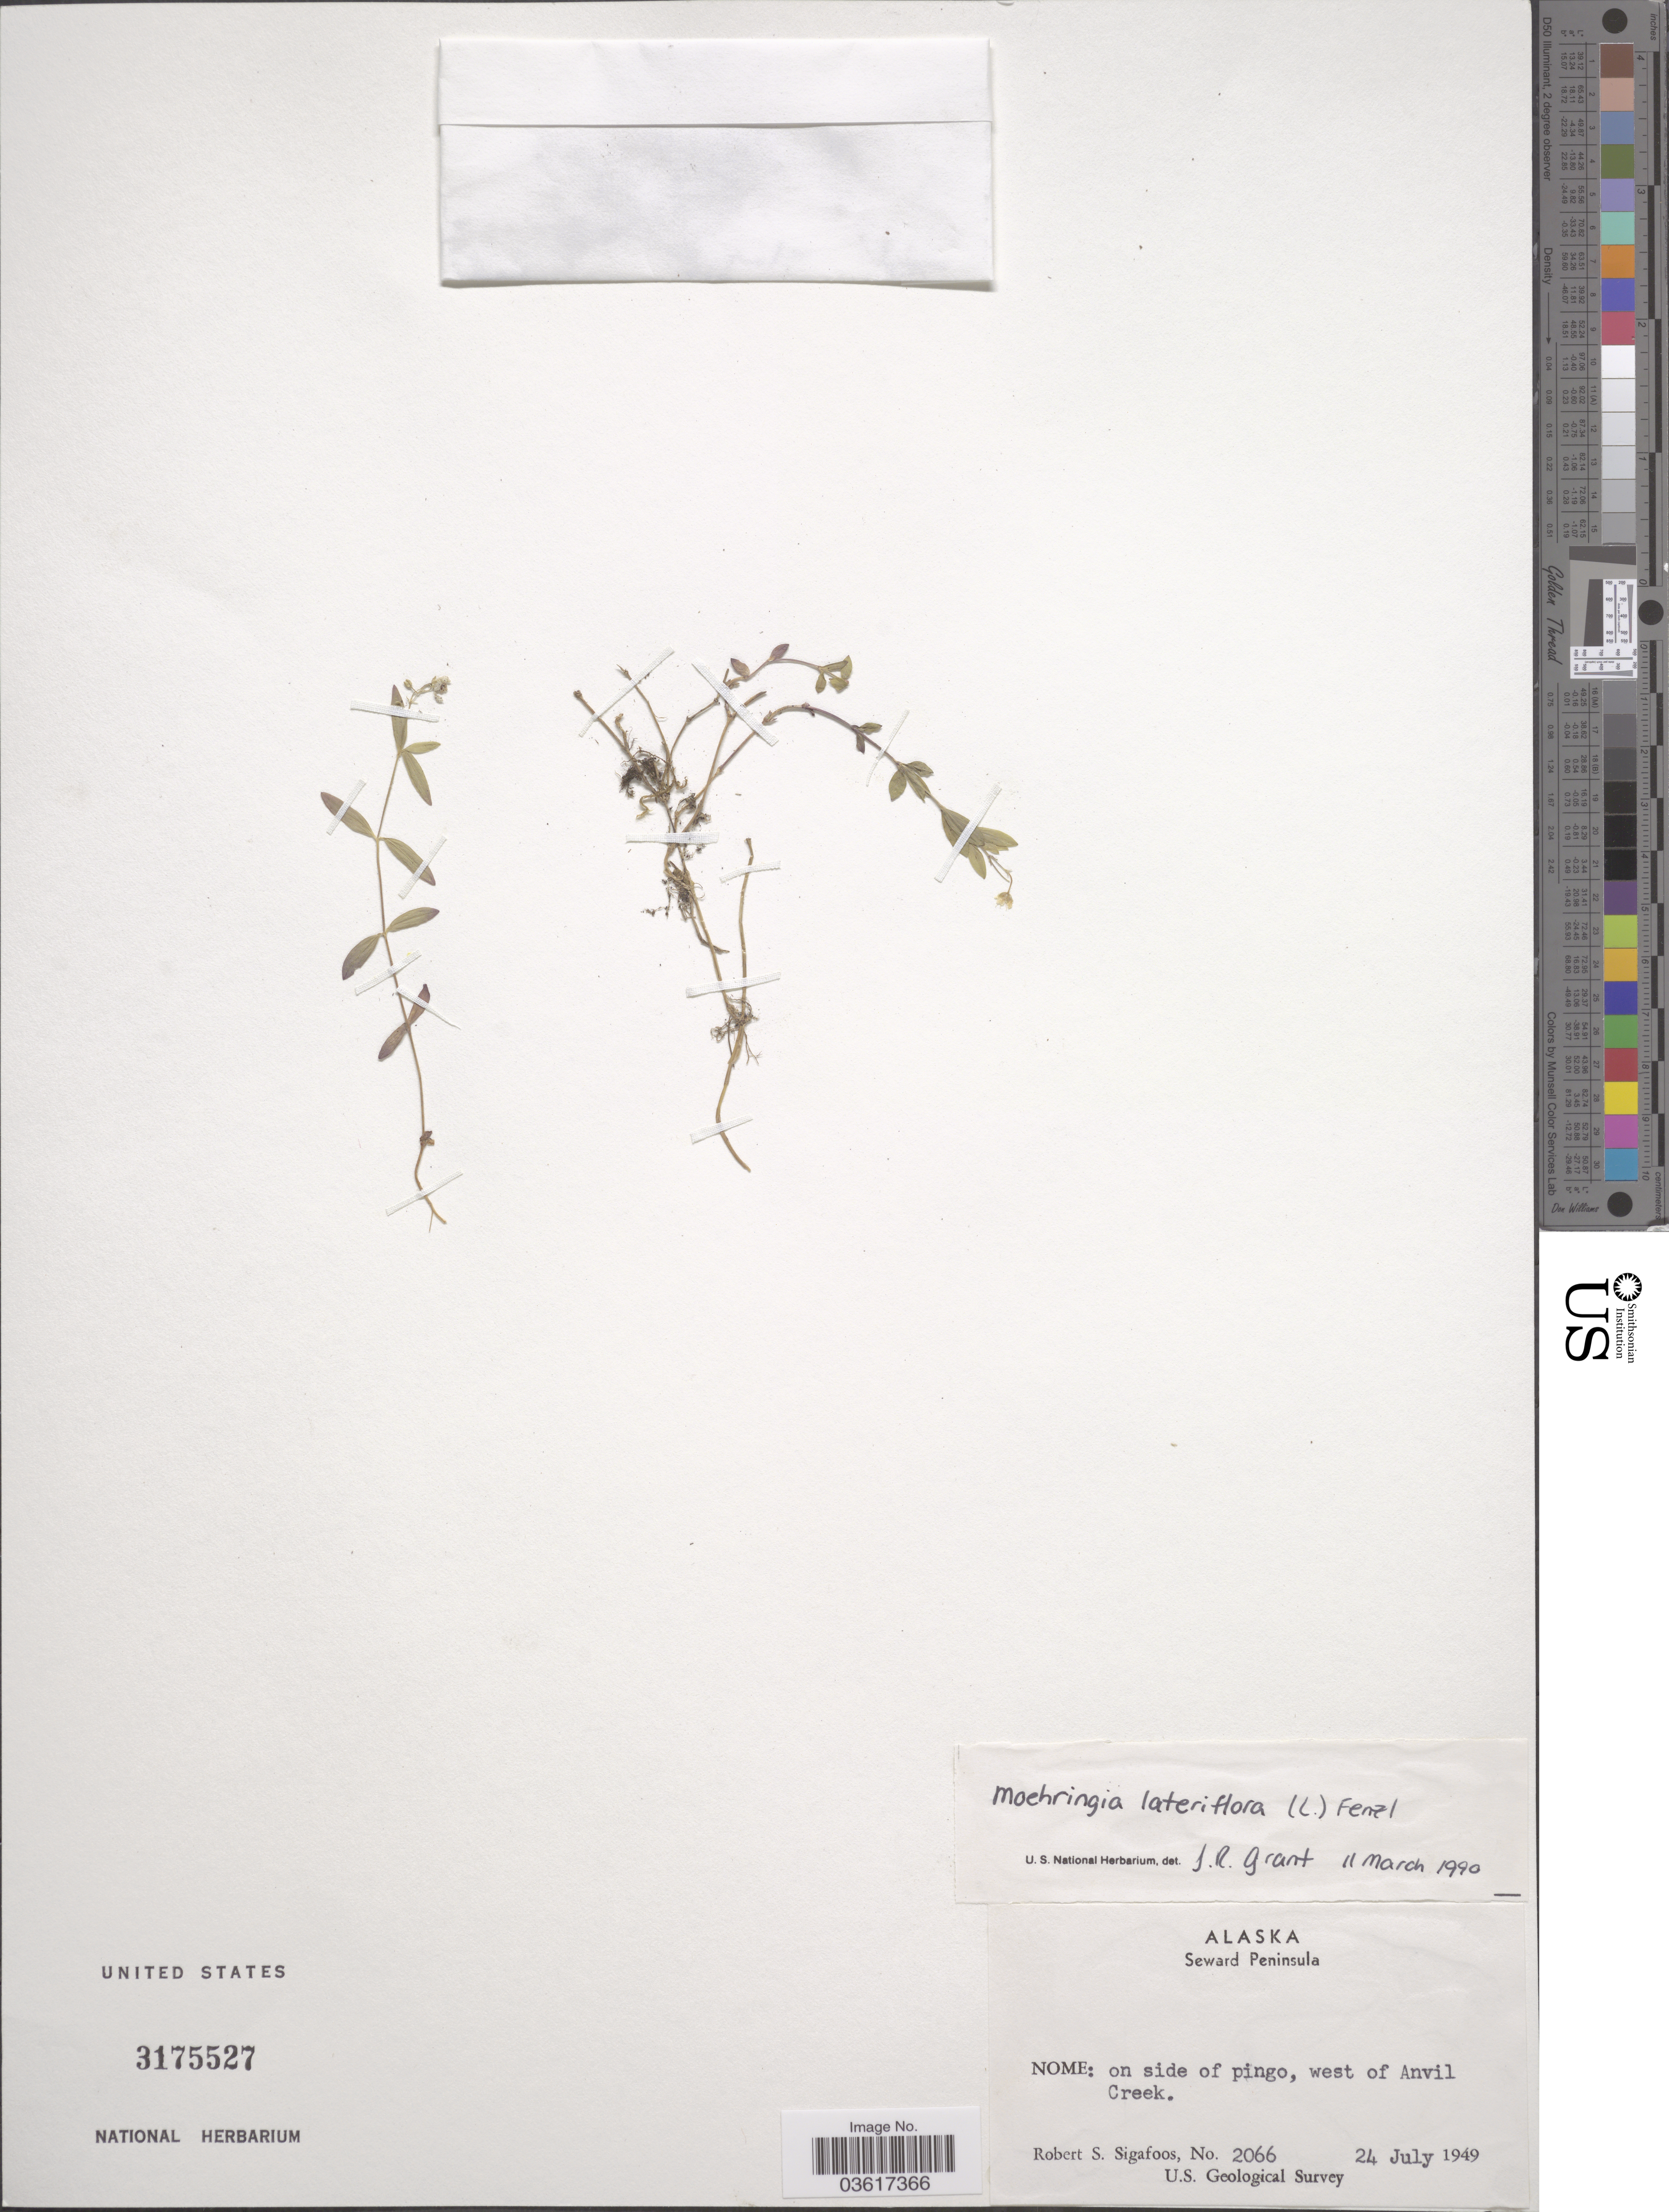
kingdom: Plantae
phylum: Tracheophyta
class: Magnoliopsida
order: Caryophyllales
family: Caryophyllaceae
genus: Moehringia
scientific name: Moehringia lateriflora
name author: (L.) Fenzl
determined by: Grant, J. R., (SWITZERLAND)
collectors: R. Sigafoos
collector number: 2066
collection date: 1949-07-24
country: United States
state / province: Alaska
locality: Seward Peninsula. Nome: on side of pingo, west of Anvil Creek.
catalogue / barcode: US 3175527